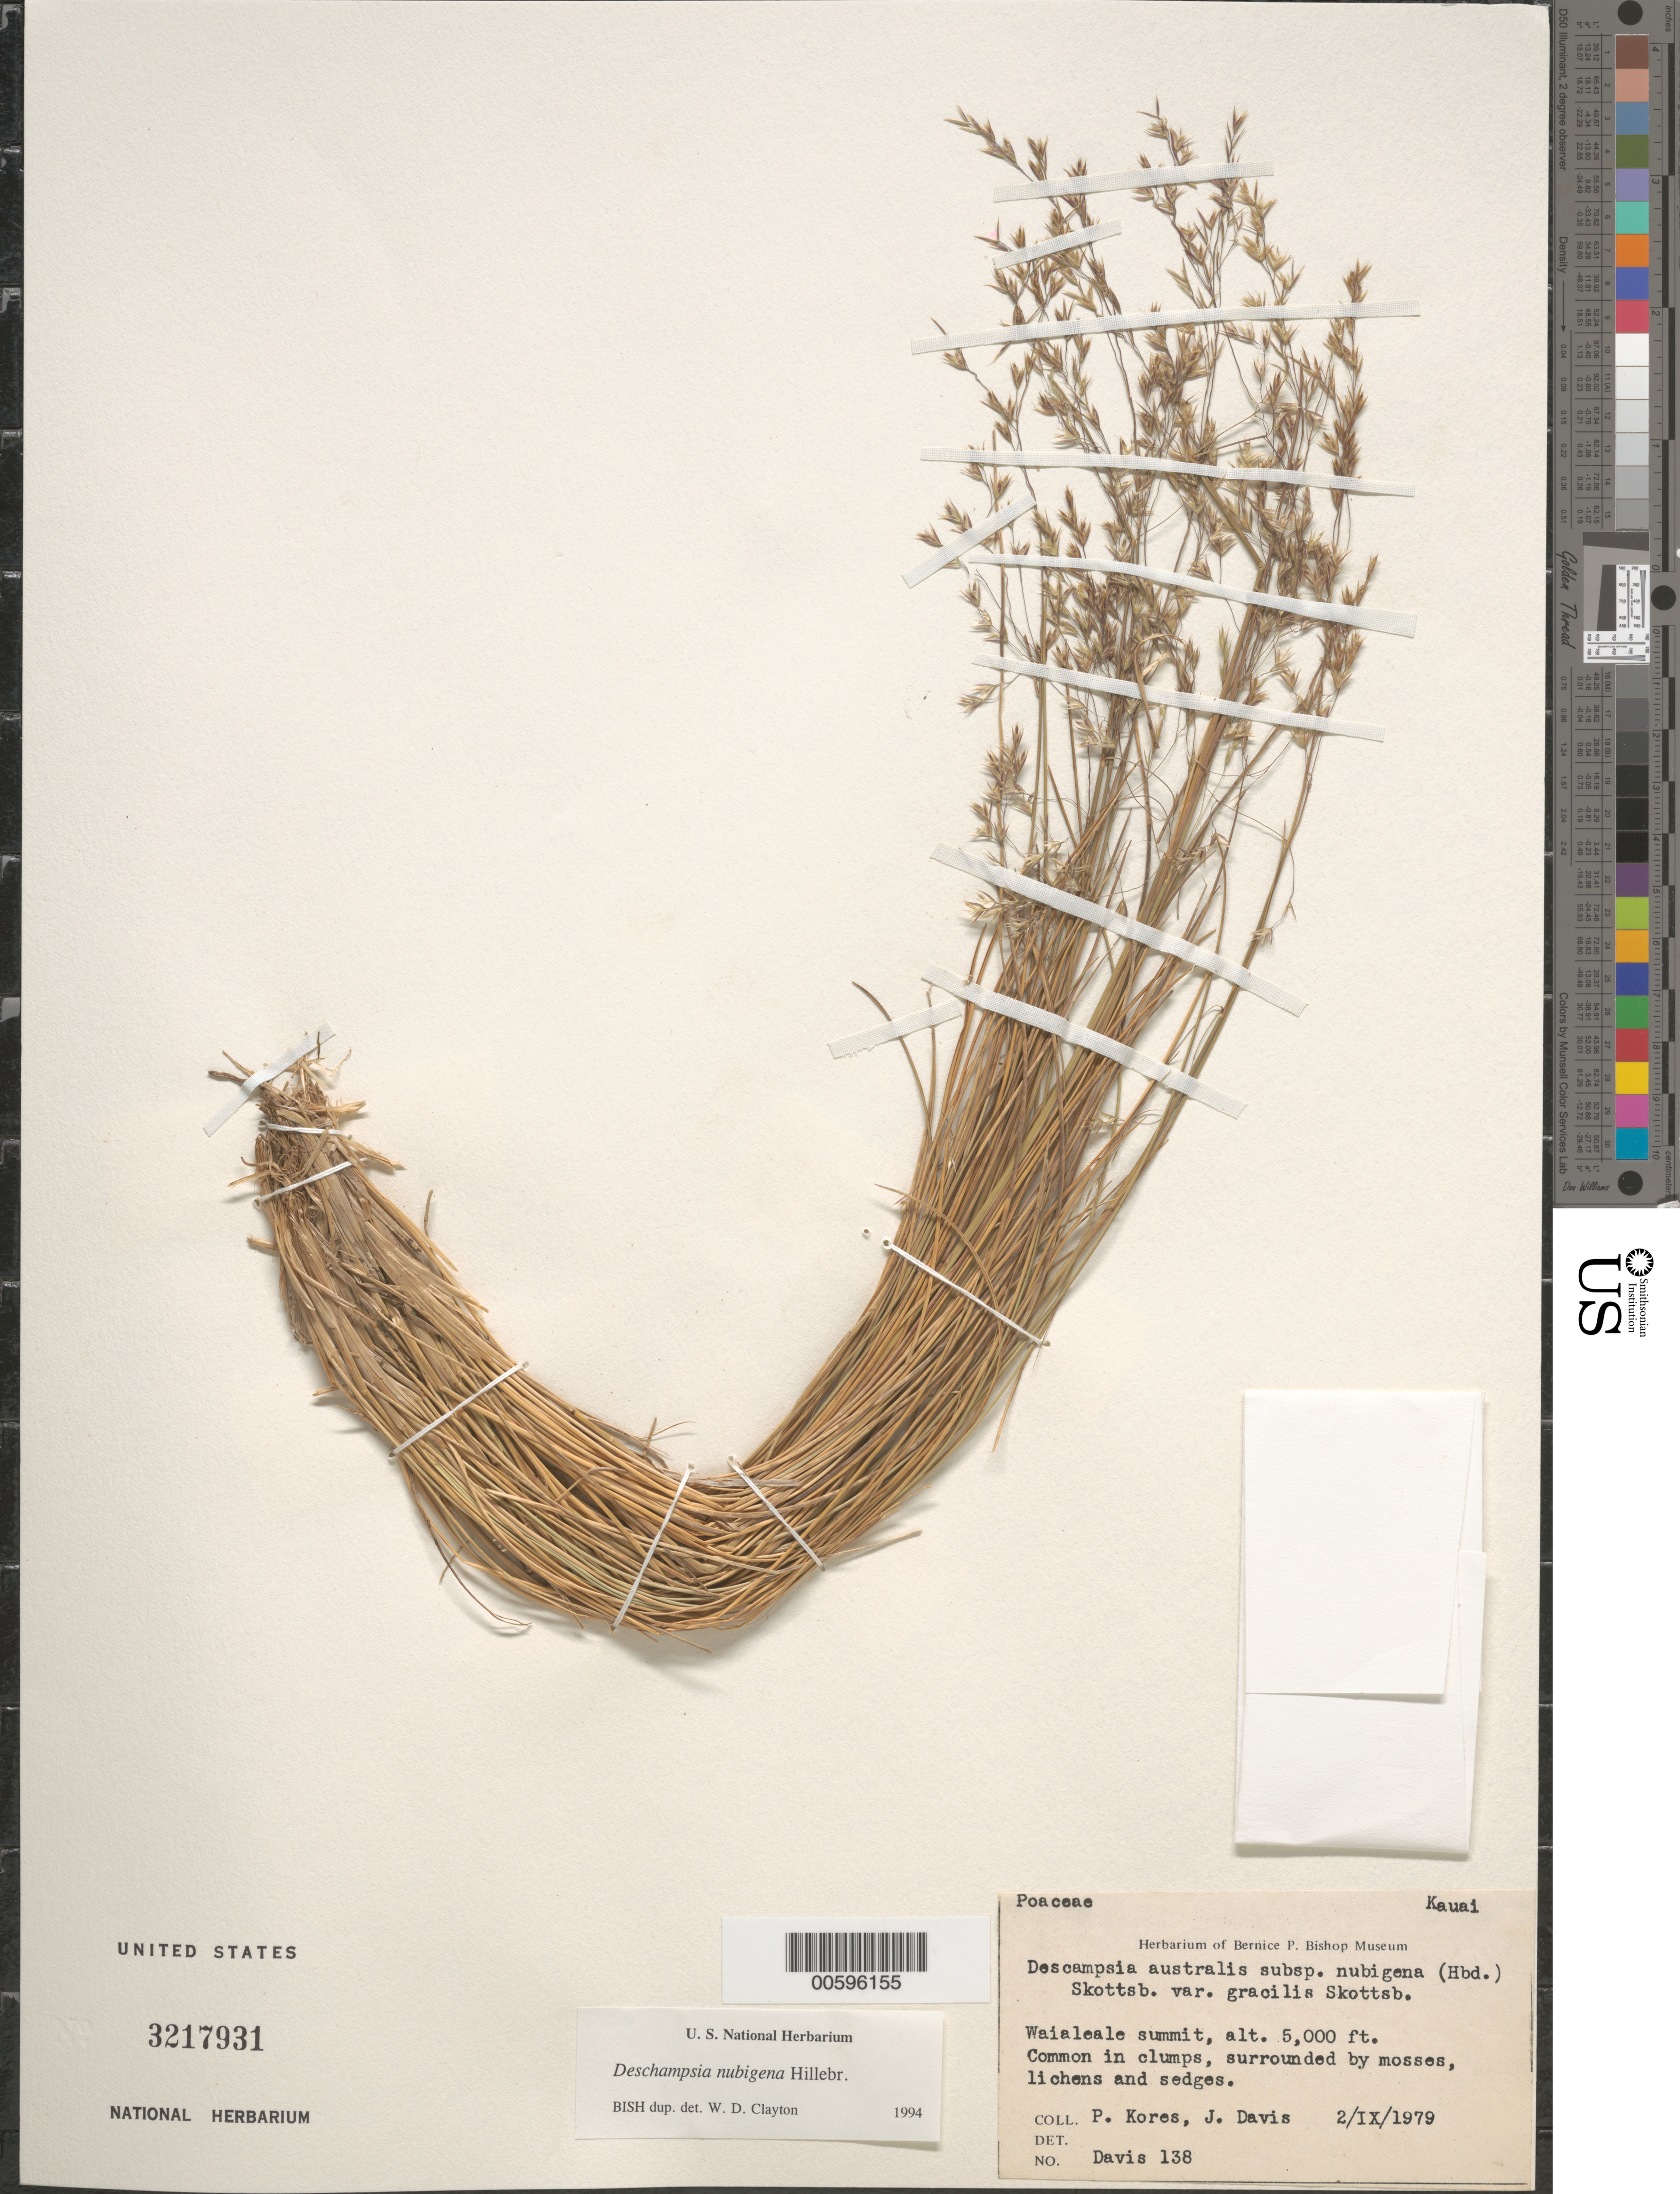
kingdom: Plantae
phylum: Tracheophyta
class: Liliopsida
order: Poales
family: Poaceae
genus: Deschampsia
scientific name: Deschampsia nubigena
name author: Hillebr.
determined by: Clayton, W. D.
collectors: P. Kores & J. Davis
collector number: Davis 138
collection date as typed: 2 Sep 1979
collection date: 1979-09-02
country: United States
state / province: Hawaii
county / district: Kauai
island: Kaua'i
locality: Waialeale summit.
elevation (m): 1524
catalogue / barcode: US 3217931